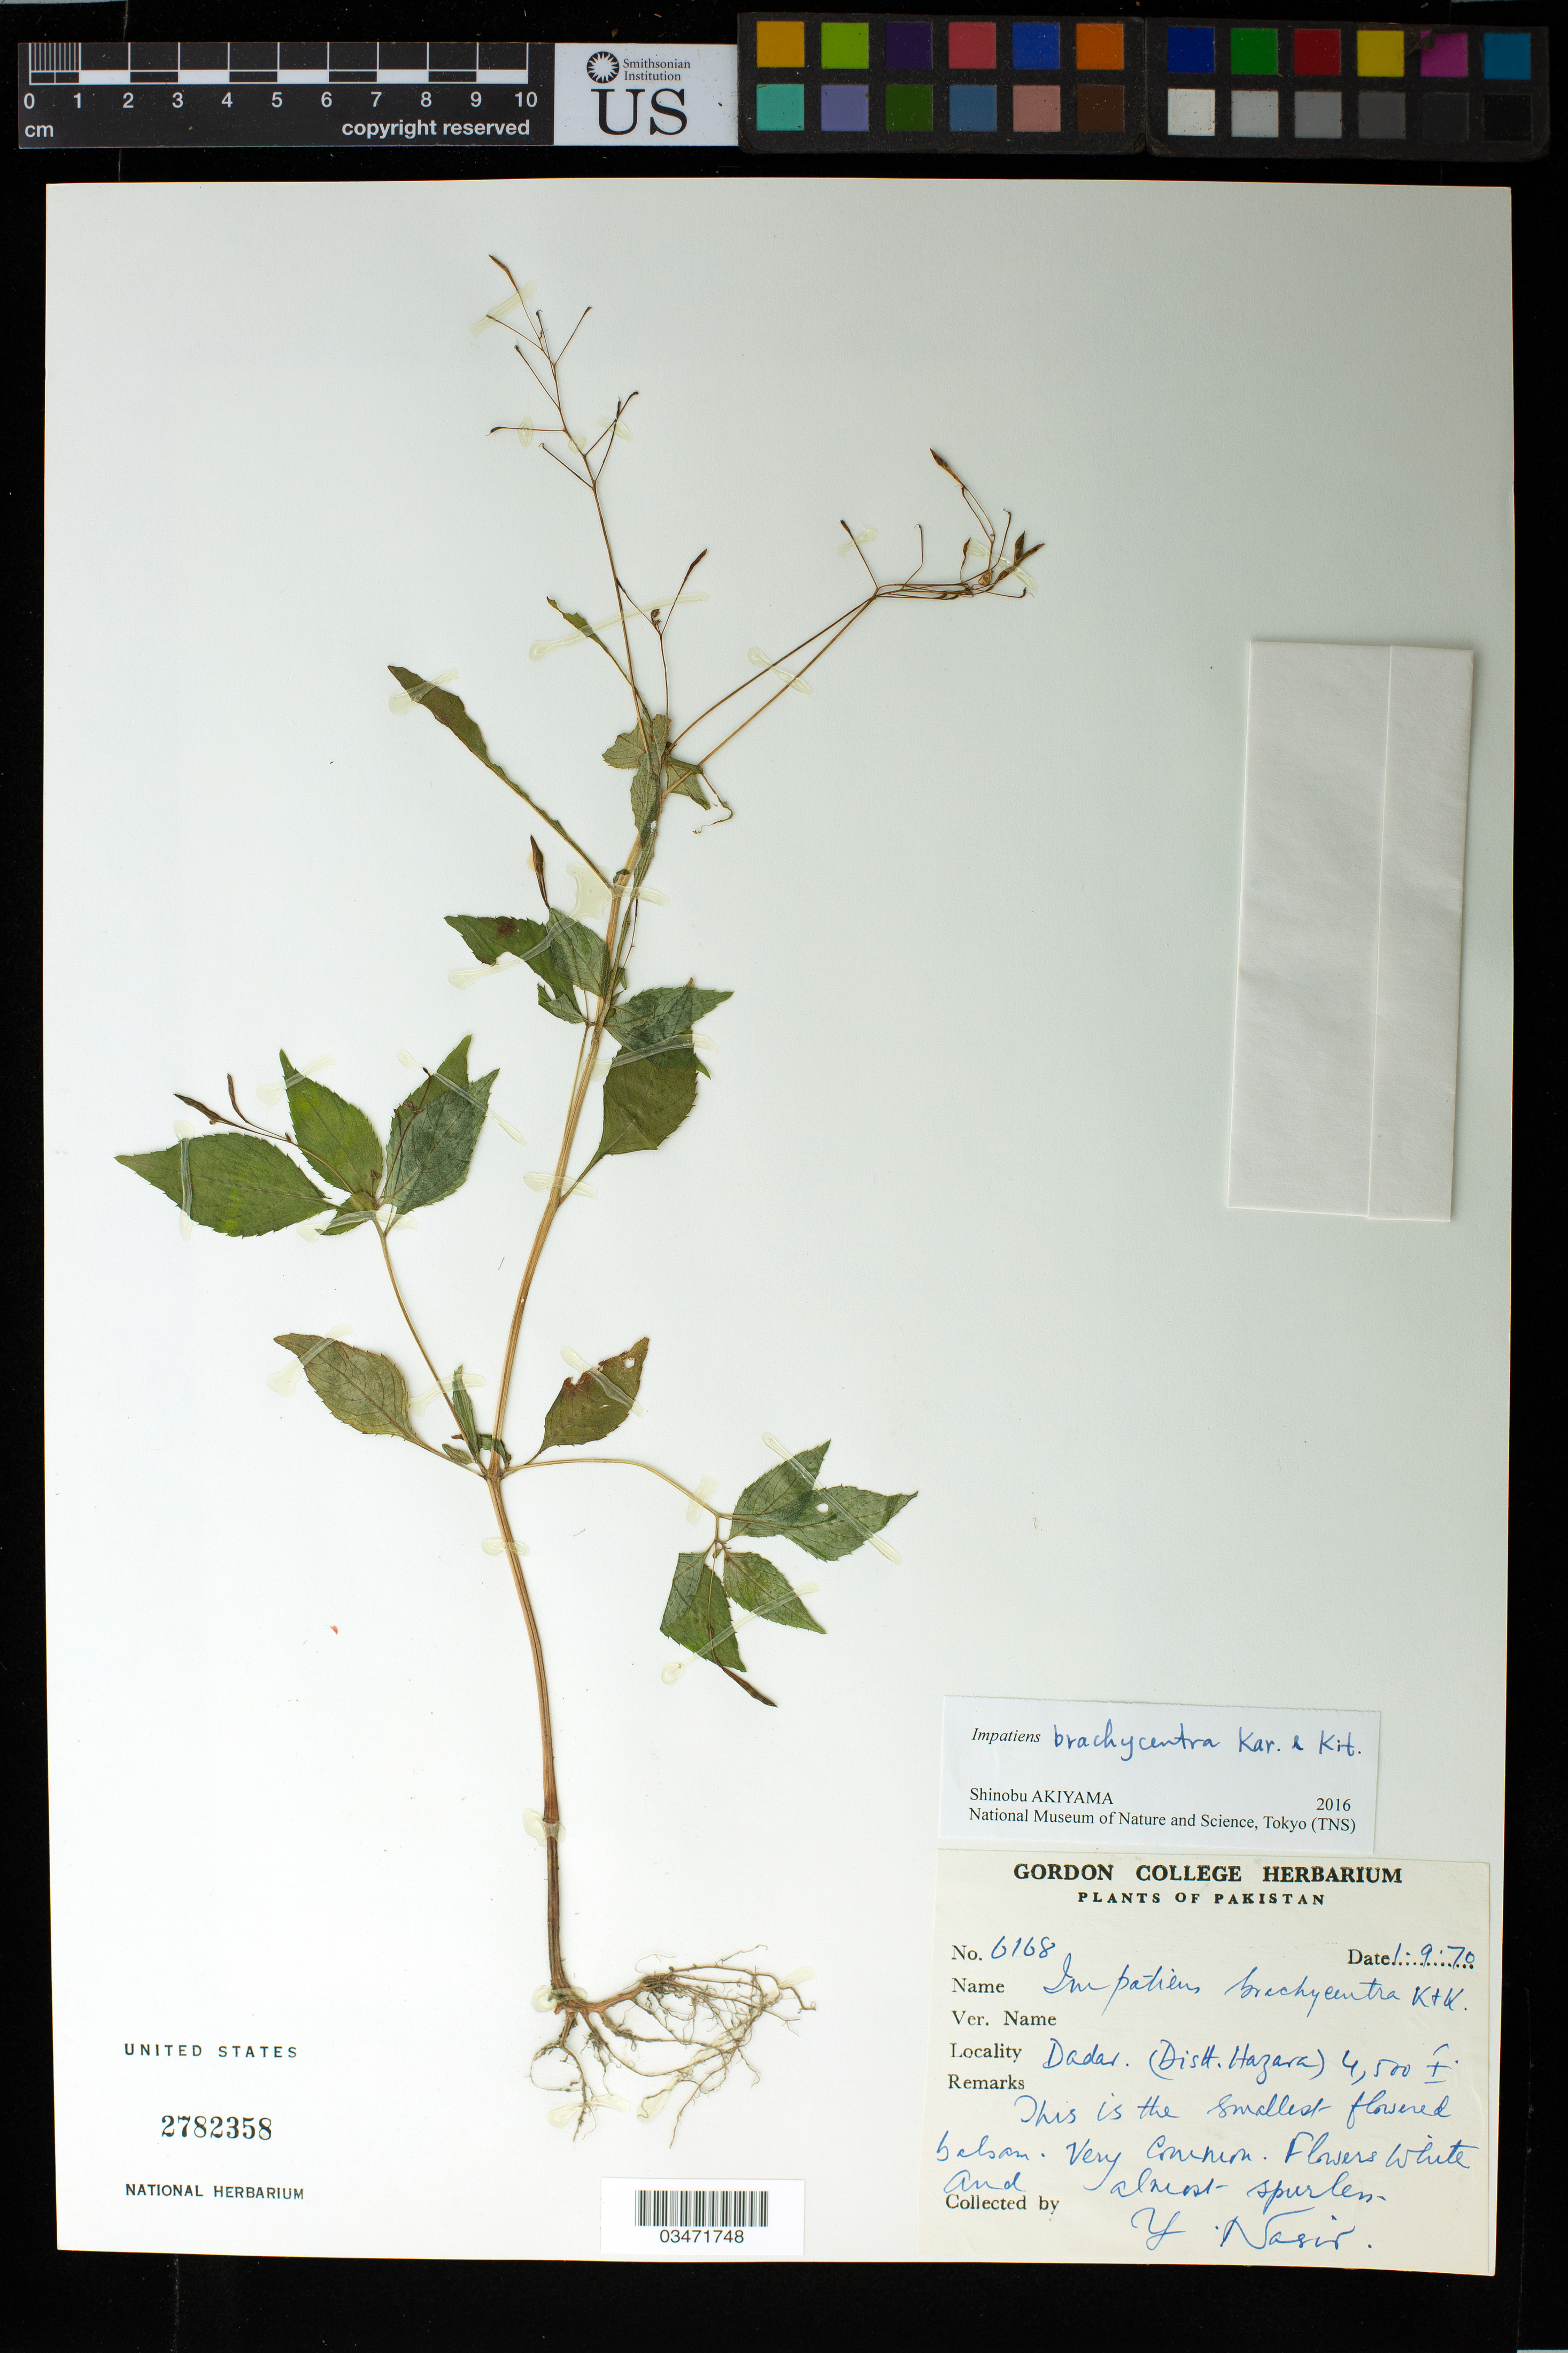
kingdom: Plantae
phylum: Tracheophyta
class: Magnoliopsida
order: Ericales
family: Balsaminaceae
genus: Impatiens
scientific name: Impatiens brachycentra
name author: Kar. & Kir.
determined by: Akiyama, Shinobu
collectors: Y. Nasir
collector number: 6168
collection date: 1970-09-01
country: Pakistan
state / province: Khyber Pakhtunkhwa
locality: Dadar (Dist. Hazara)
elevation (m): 4000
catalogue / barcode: US 2782358